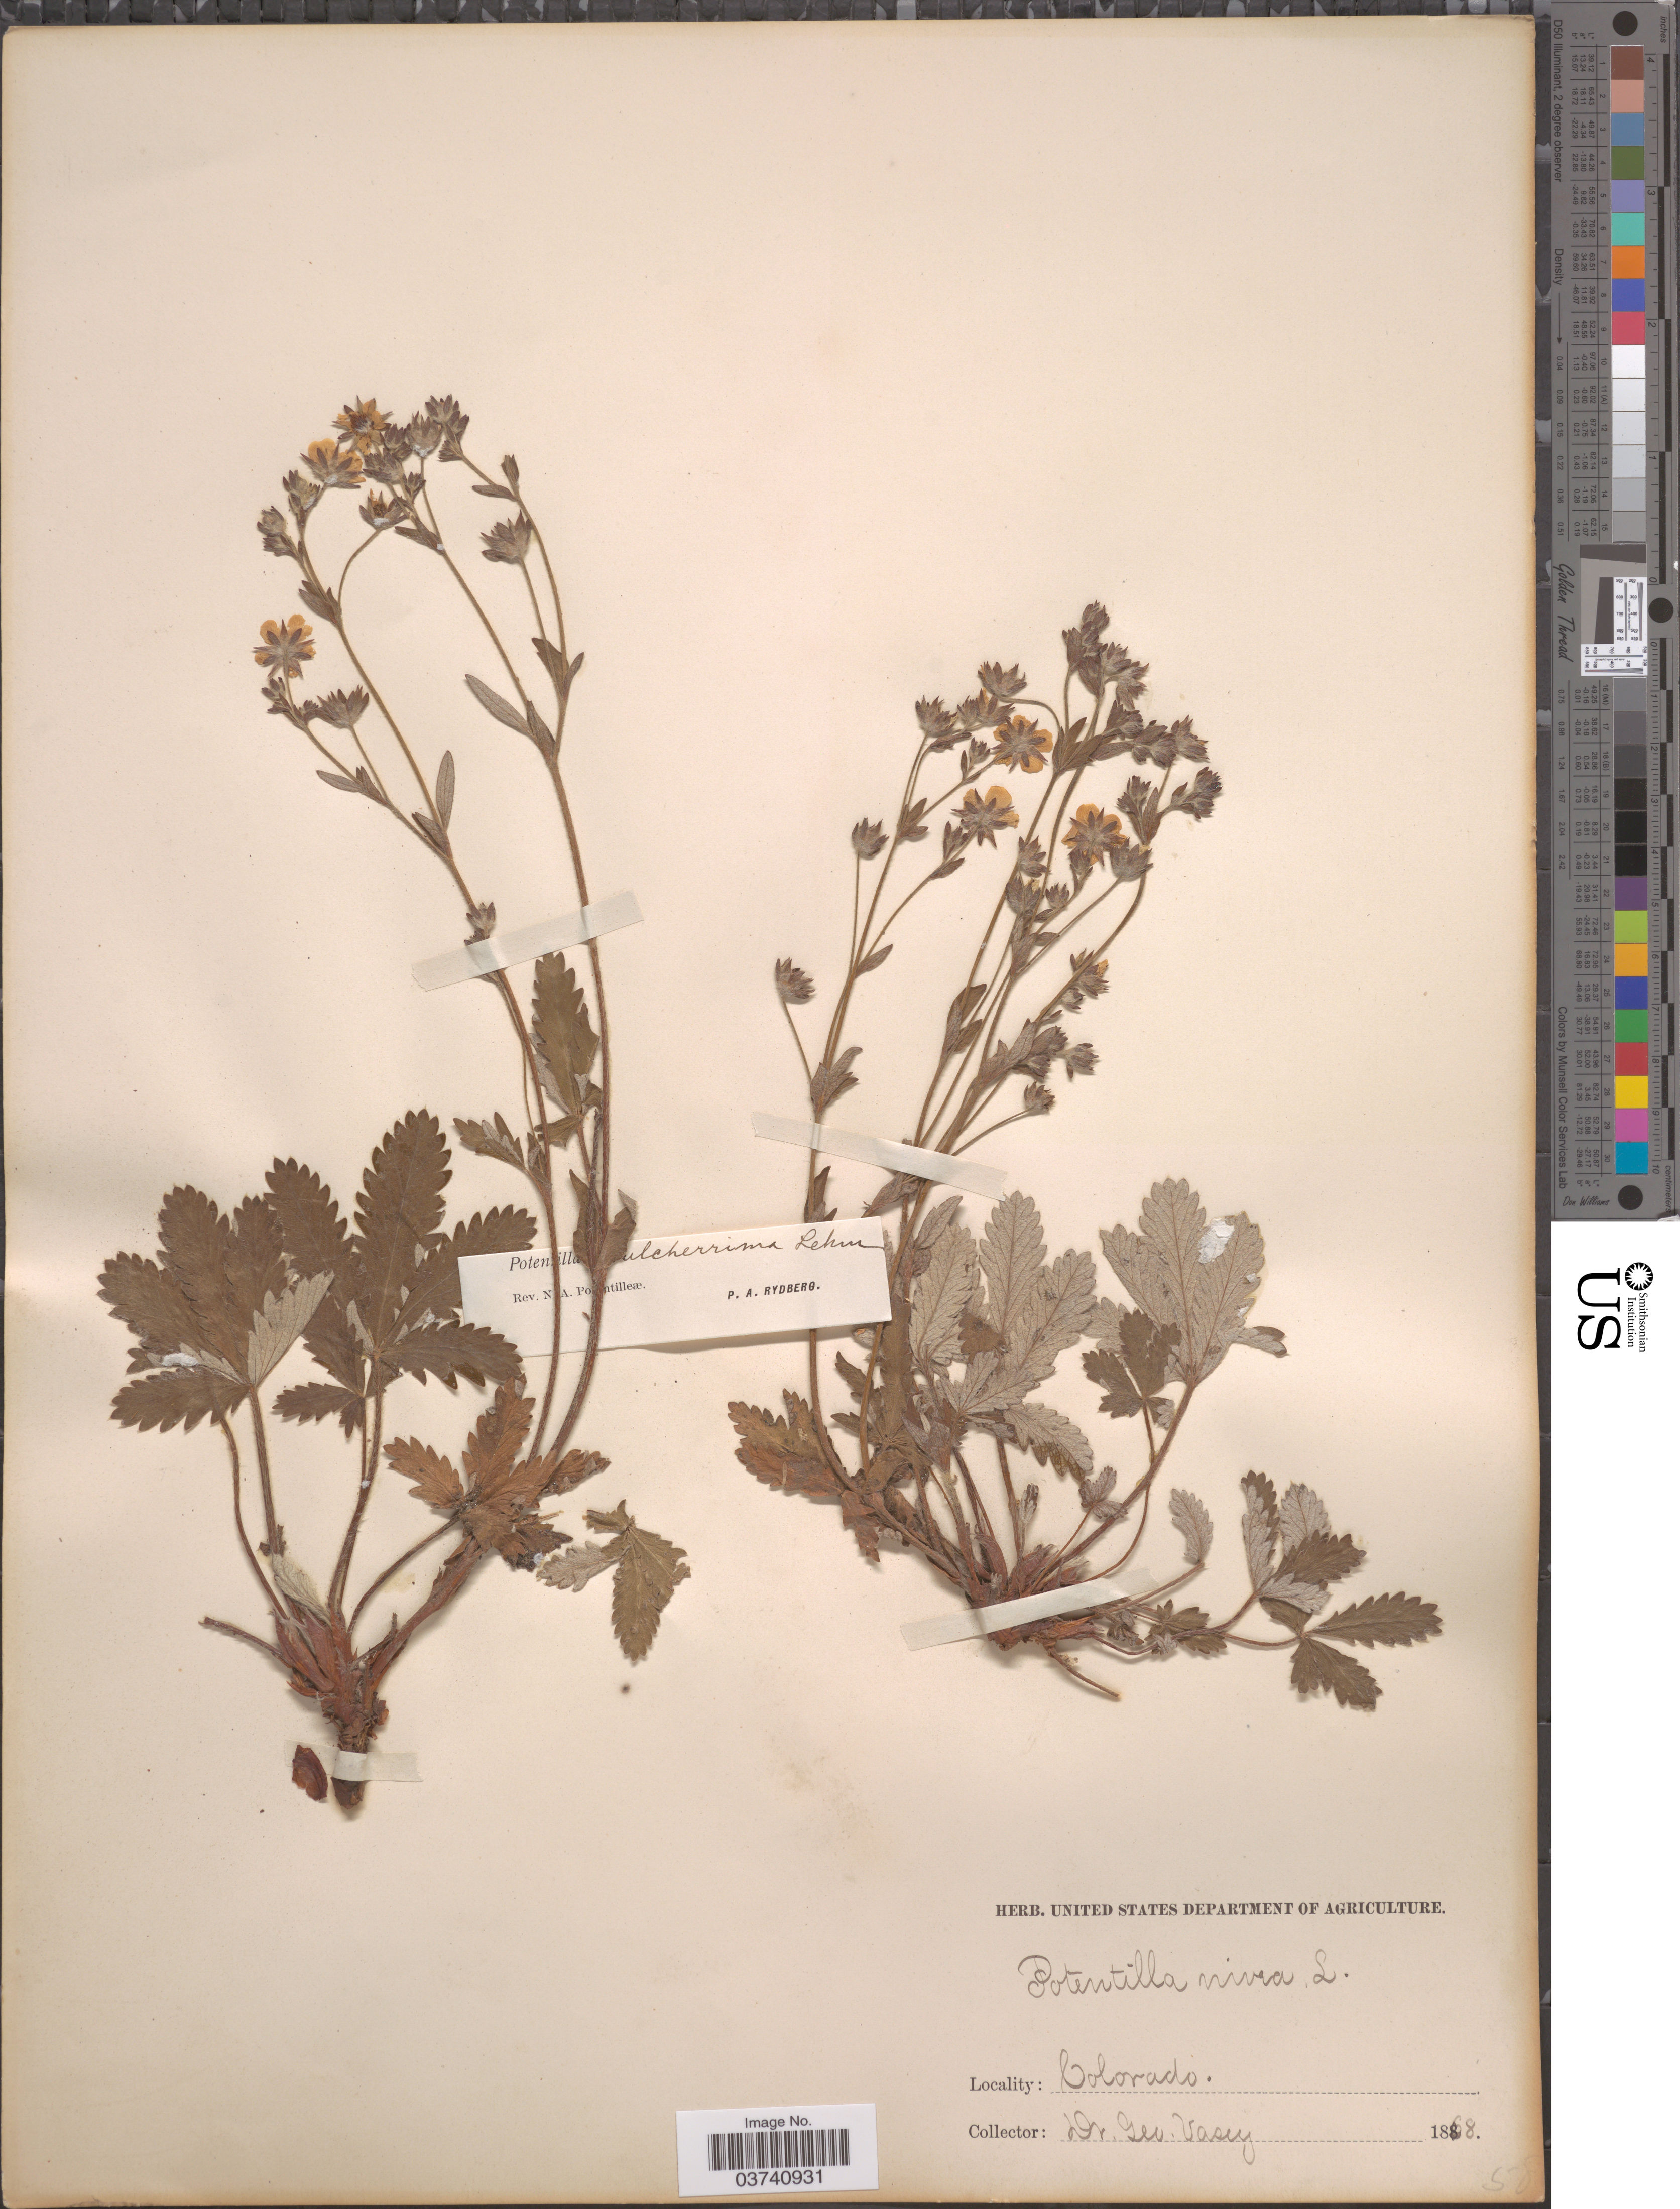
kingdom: Plantae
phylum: Tracheophyta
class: Magnoliopsida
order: Rosales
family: Rosaceae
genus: Potentilla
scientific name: Potentilla pulcherrima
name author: Lehm.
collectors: G. R. Vasey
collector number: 58*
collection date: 1868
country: United States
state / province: Colorado